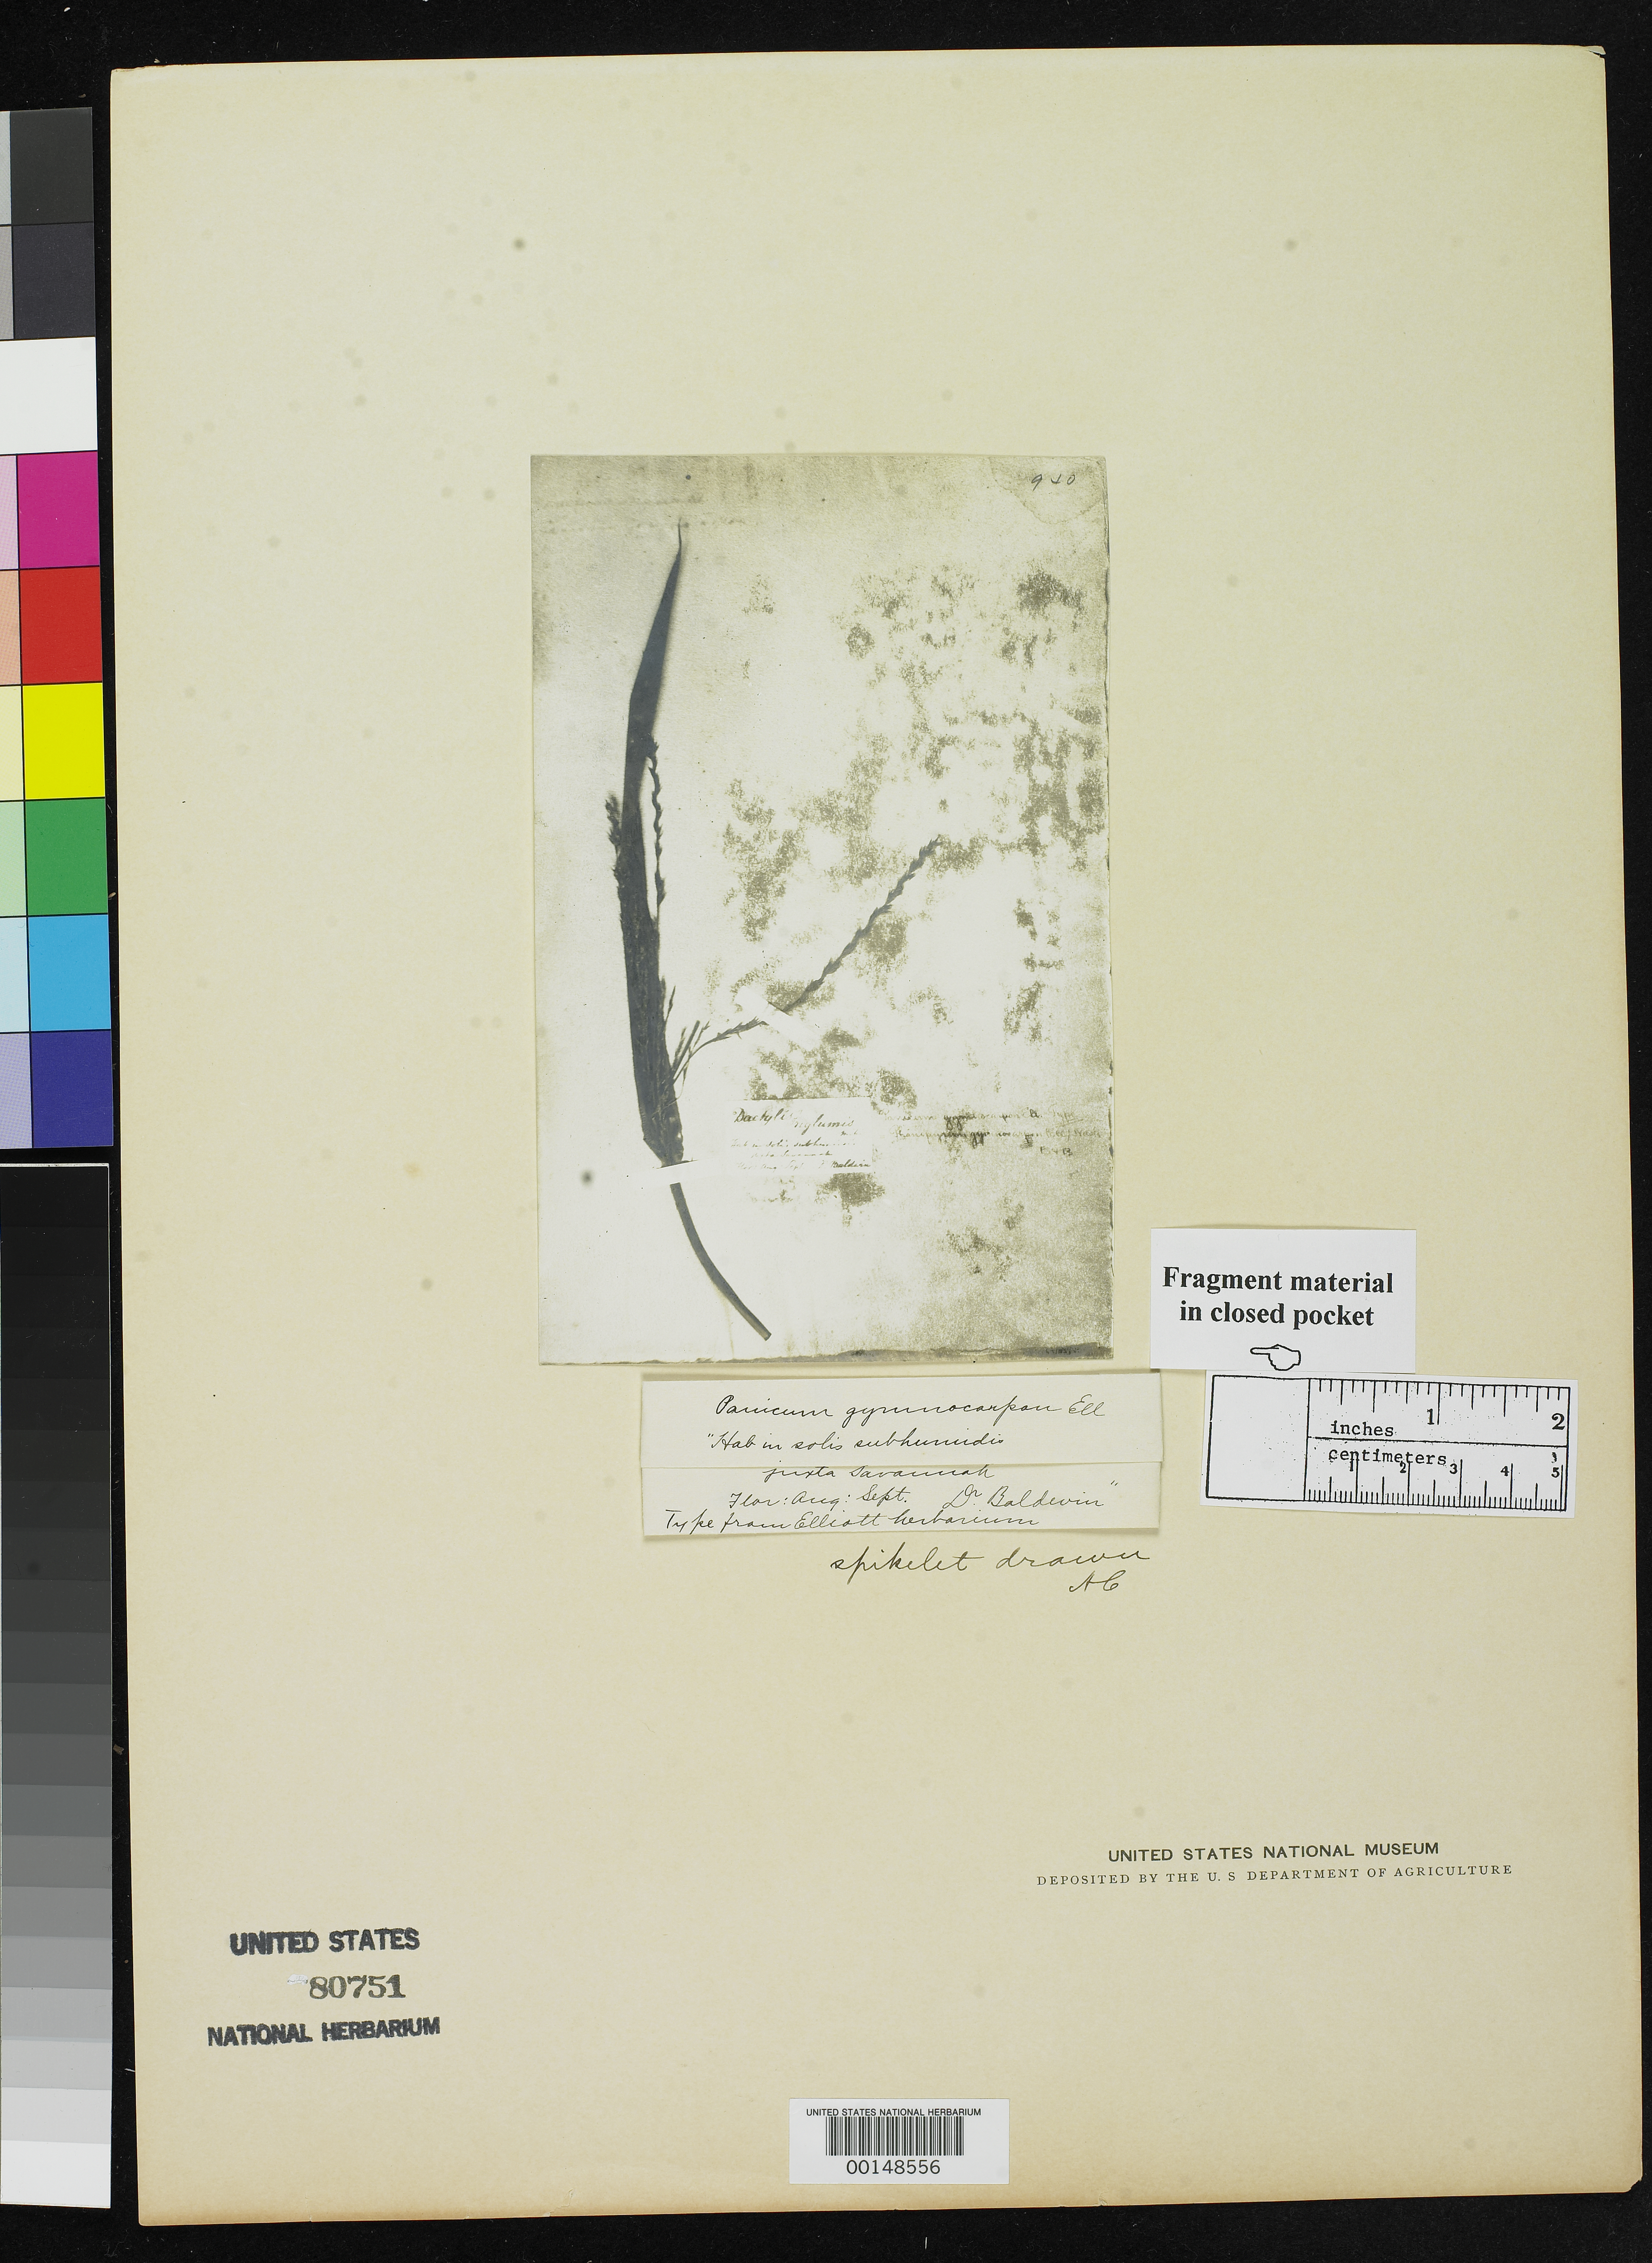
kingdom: Plantae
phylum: Tracheophyta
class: Liliopsida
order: Poales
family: Poaceae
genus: Panicum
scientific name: Panicum gymnocarpon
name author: Elliott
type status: Type Fragment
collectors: W. Baldwin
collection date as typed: Aug ---- to -- Sep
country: United States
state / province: Georgia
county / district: Chatham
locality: Savannah.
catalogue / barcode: US 80751